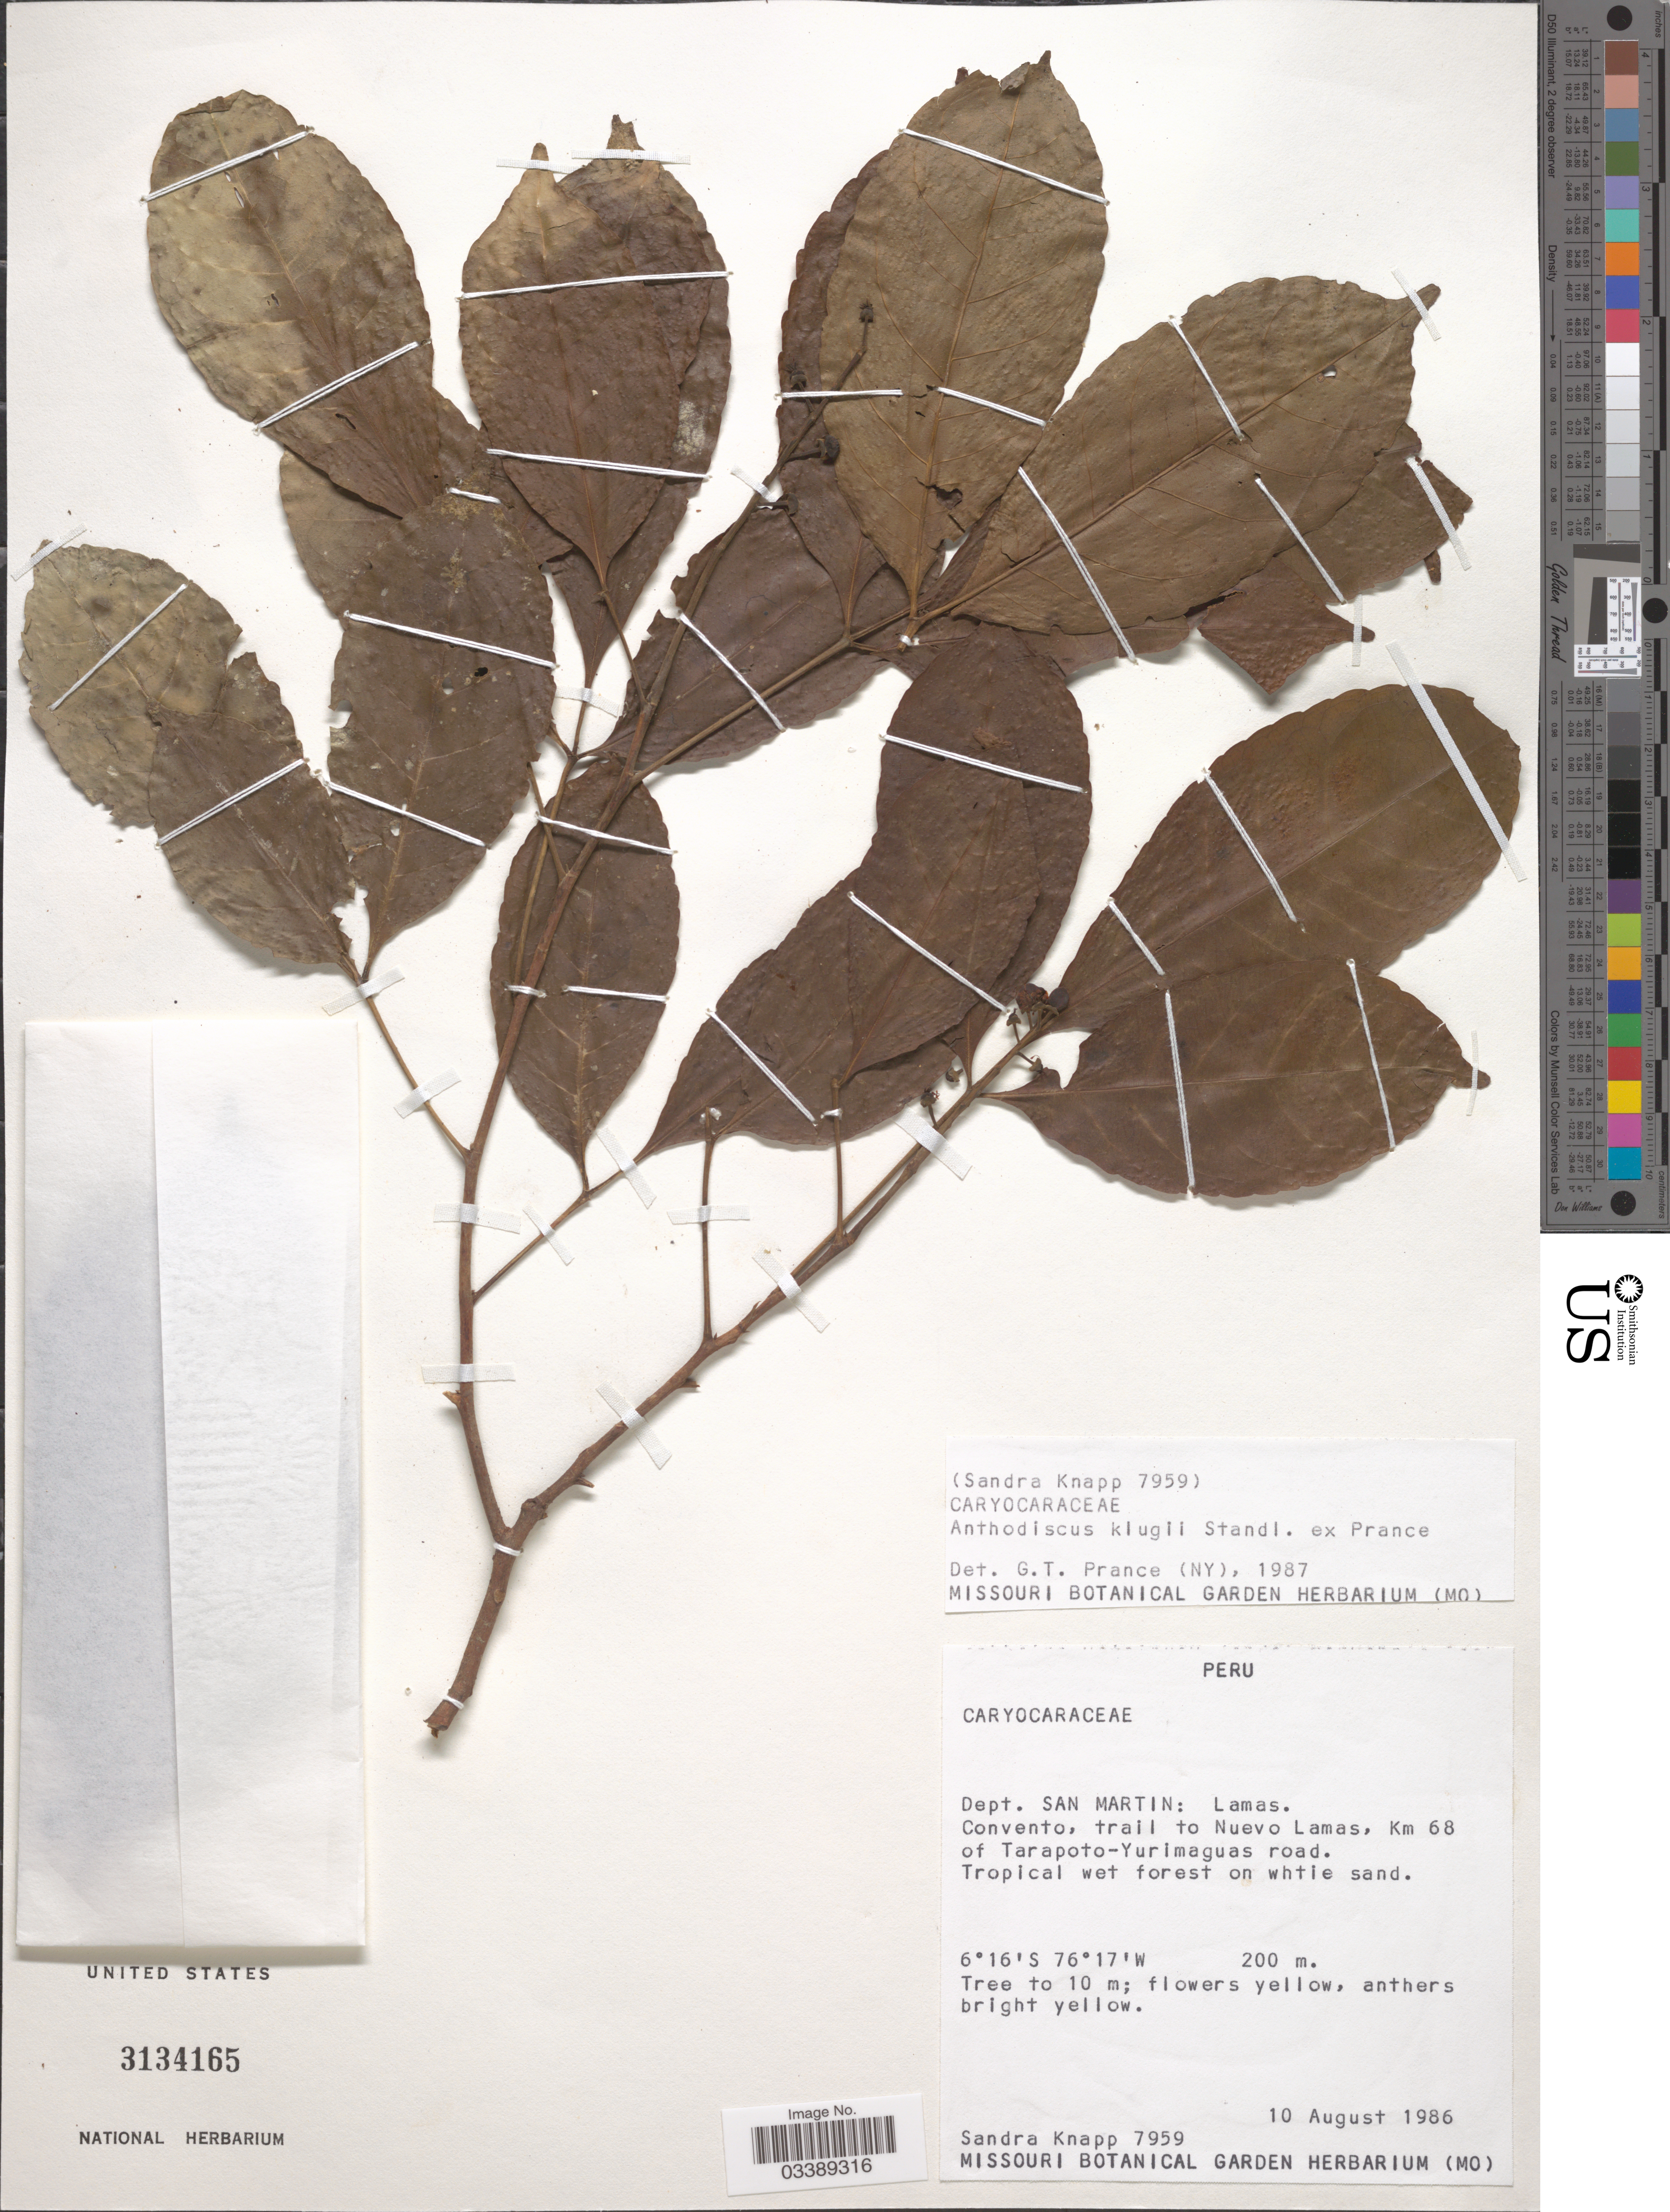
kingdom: Plantae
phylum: Tracheophyta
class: Magnoliopsida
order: Malpighiales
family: Caryocaraceae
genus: Anthodiscus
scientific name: Anthodiscus klugii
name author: Standl. ex Prance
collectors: S. Knapp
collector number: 7959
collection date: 1986-08-10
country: Peru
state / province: San Martín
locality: Dept. San Martin: Lamas. Convento, trail to Nuevo Lamas, Km 68 of Tarapoto-Yurimaguas road.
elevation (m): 200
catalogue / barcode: US 3134165